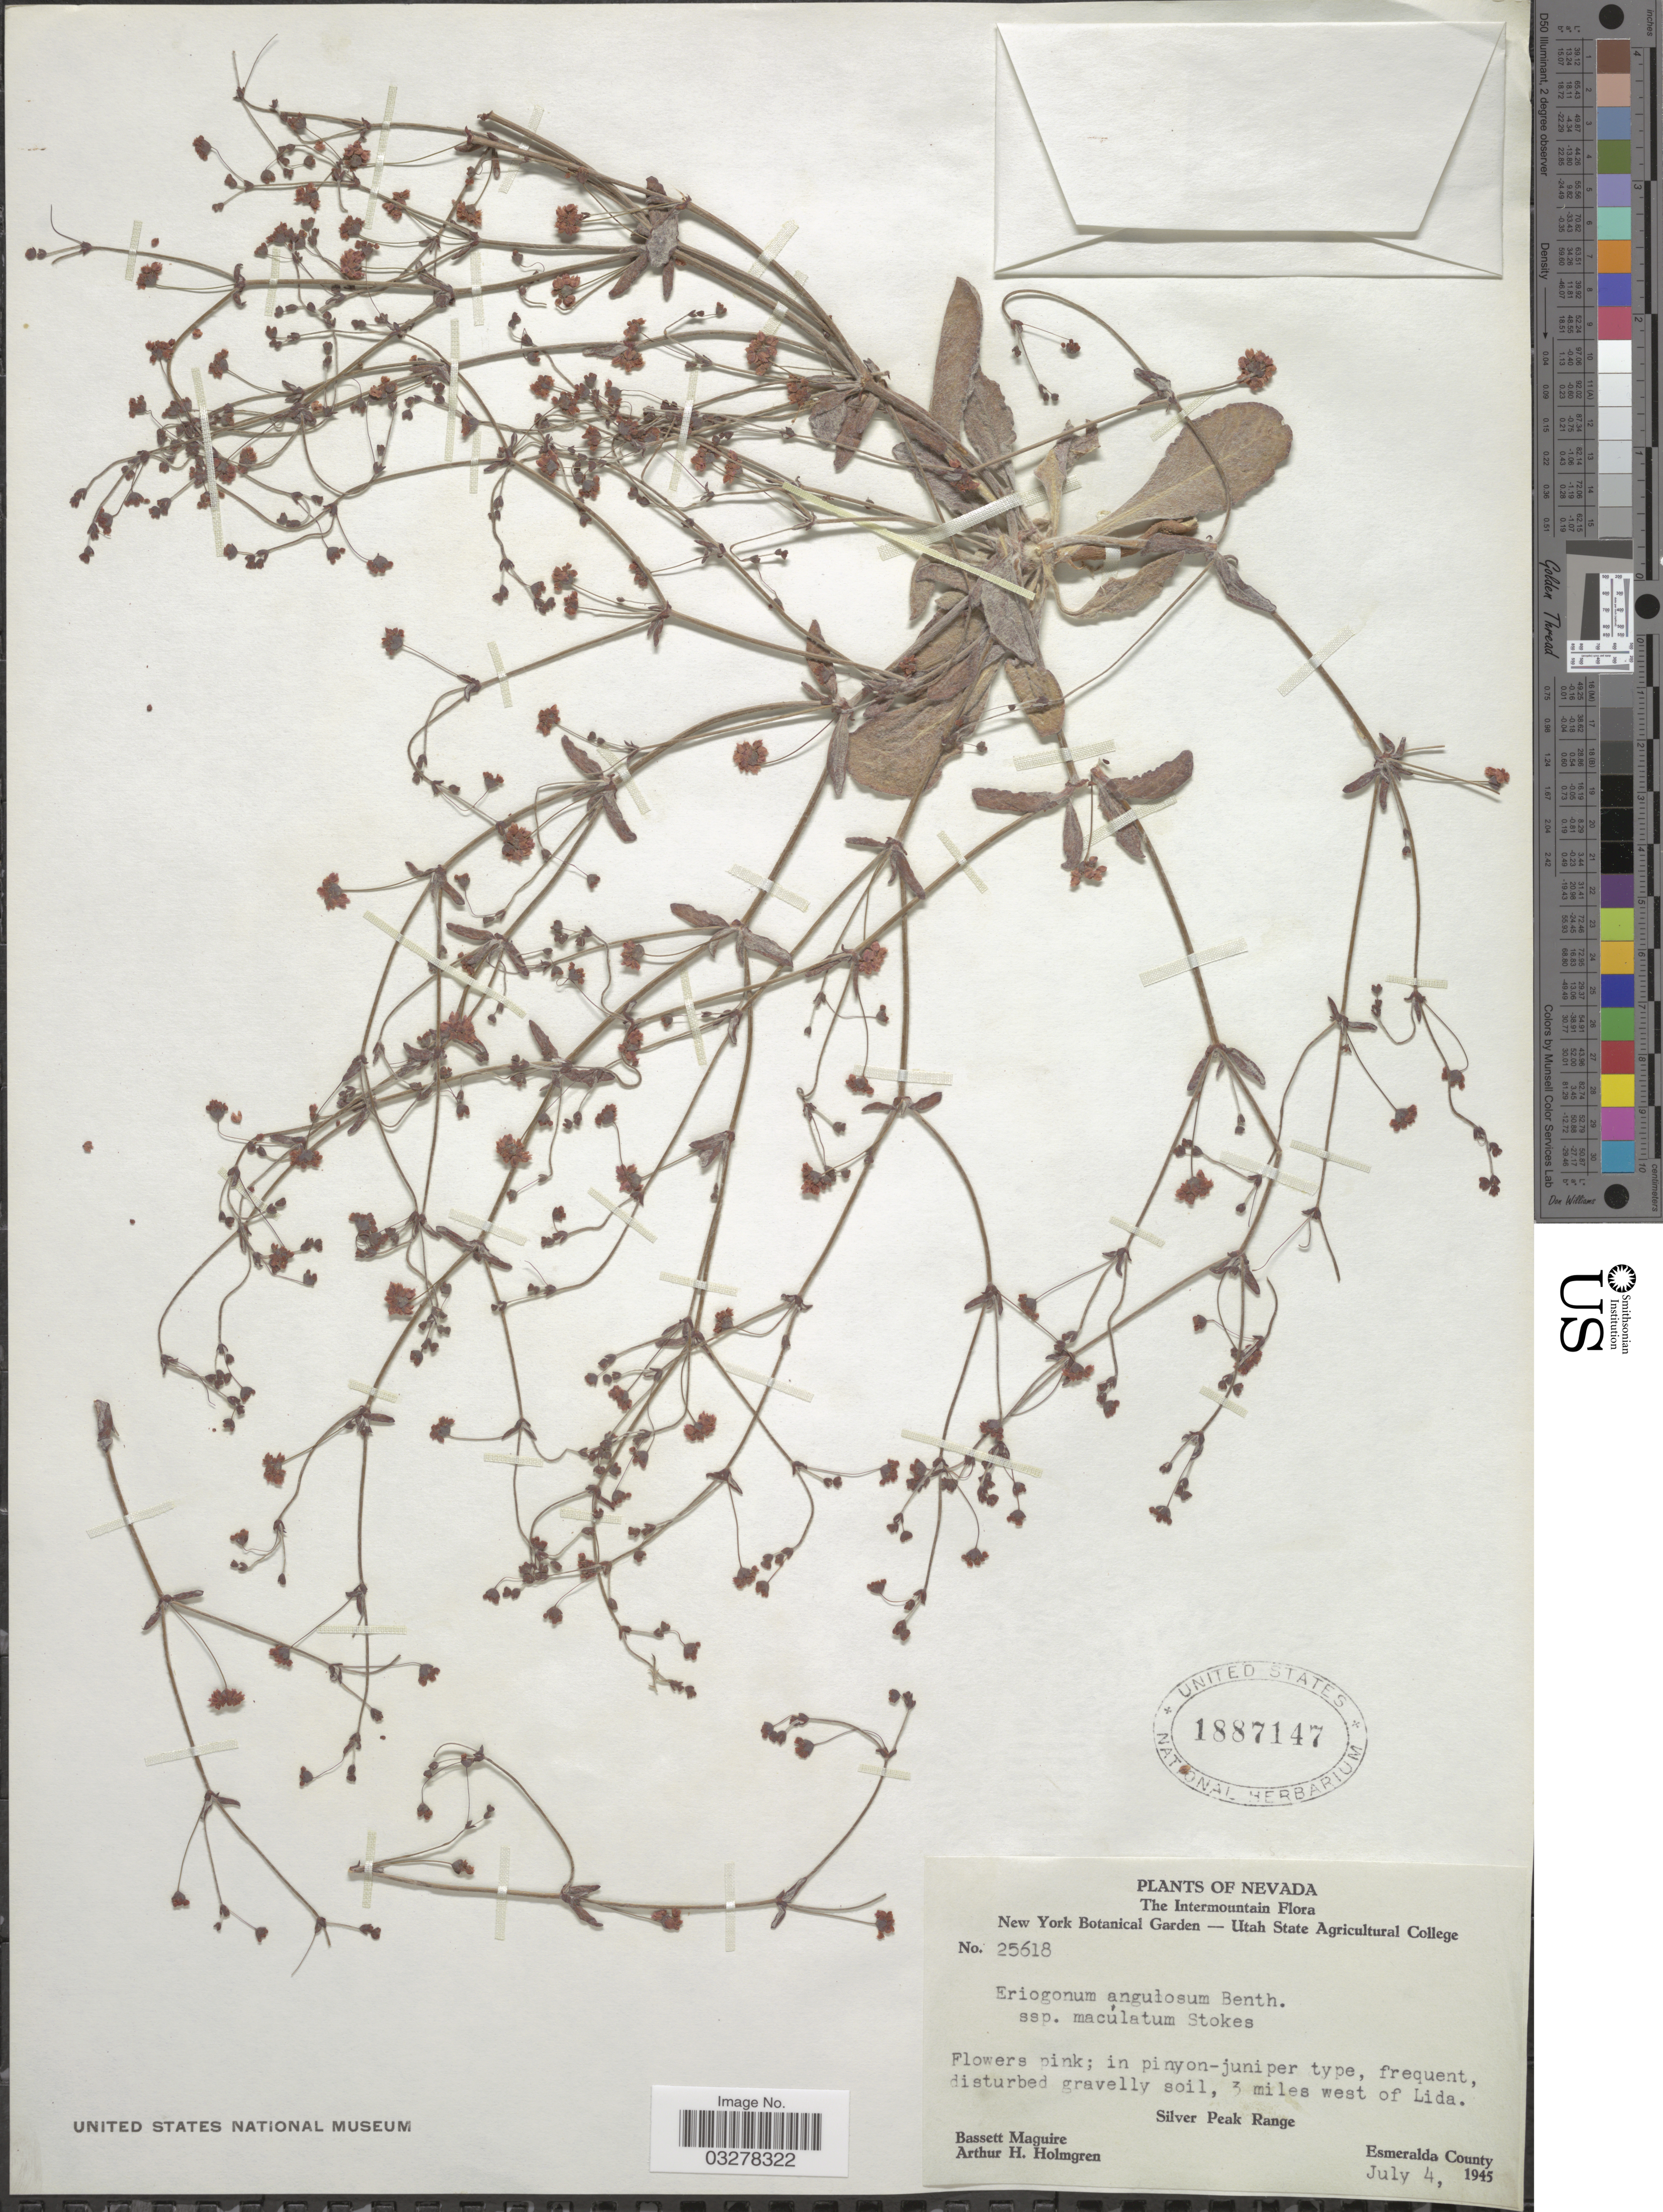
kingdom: Plantae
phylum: Tracheophyta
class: Magnoliopsida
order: Caryophyllales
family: Polygonaceae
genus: Eriogonum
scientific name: Eriogonum maculatum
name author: A. Heller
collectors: B. Maguire & A. H. Holmgren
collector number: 25618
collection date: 1945-07-04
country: United States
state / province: Nevada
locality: Intermountain. 3 miles west of Lida. Silver Peak Range. Esmeralda County.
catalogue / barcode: US 1887147